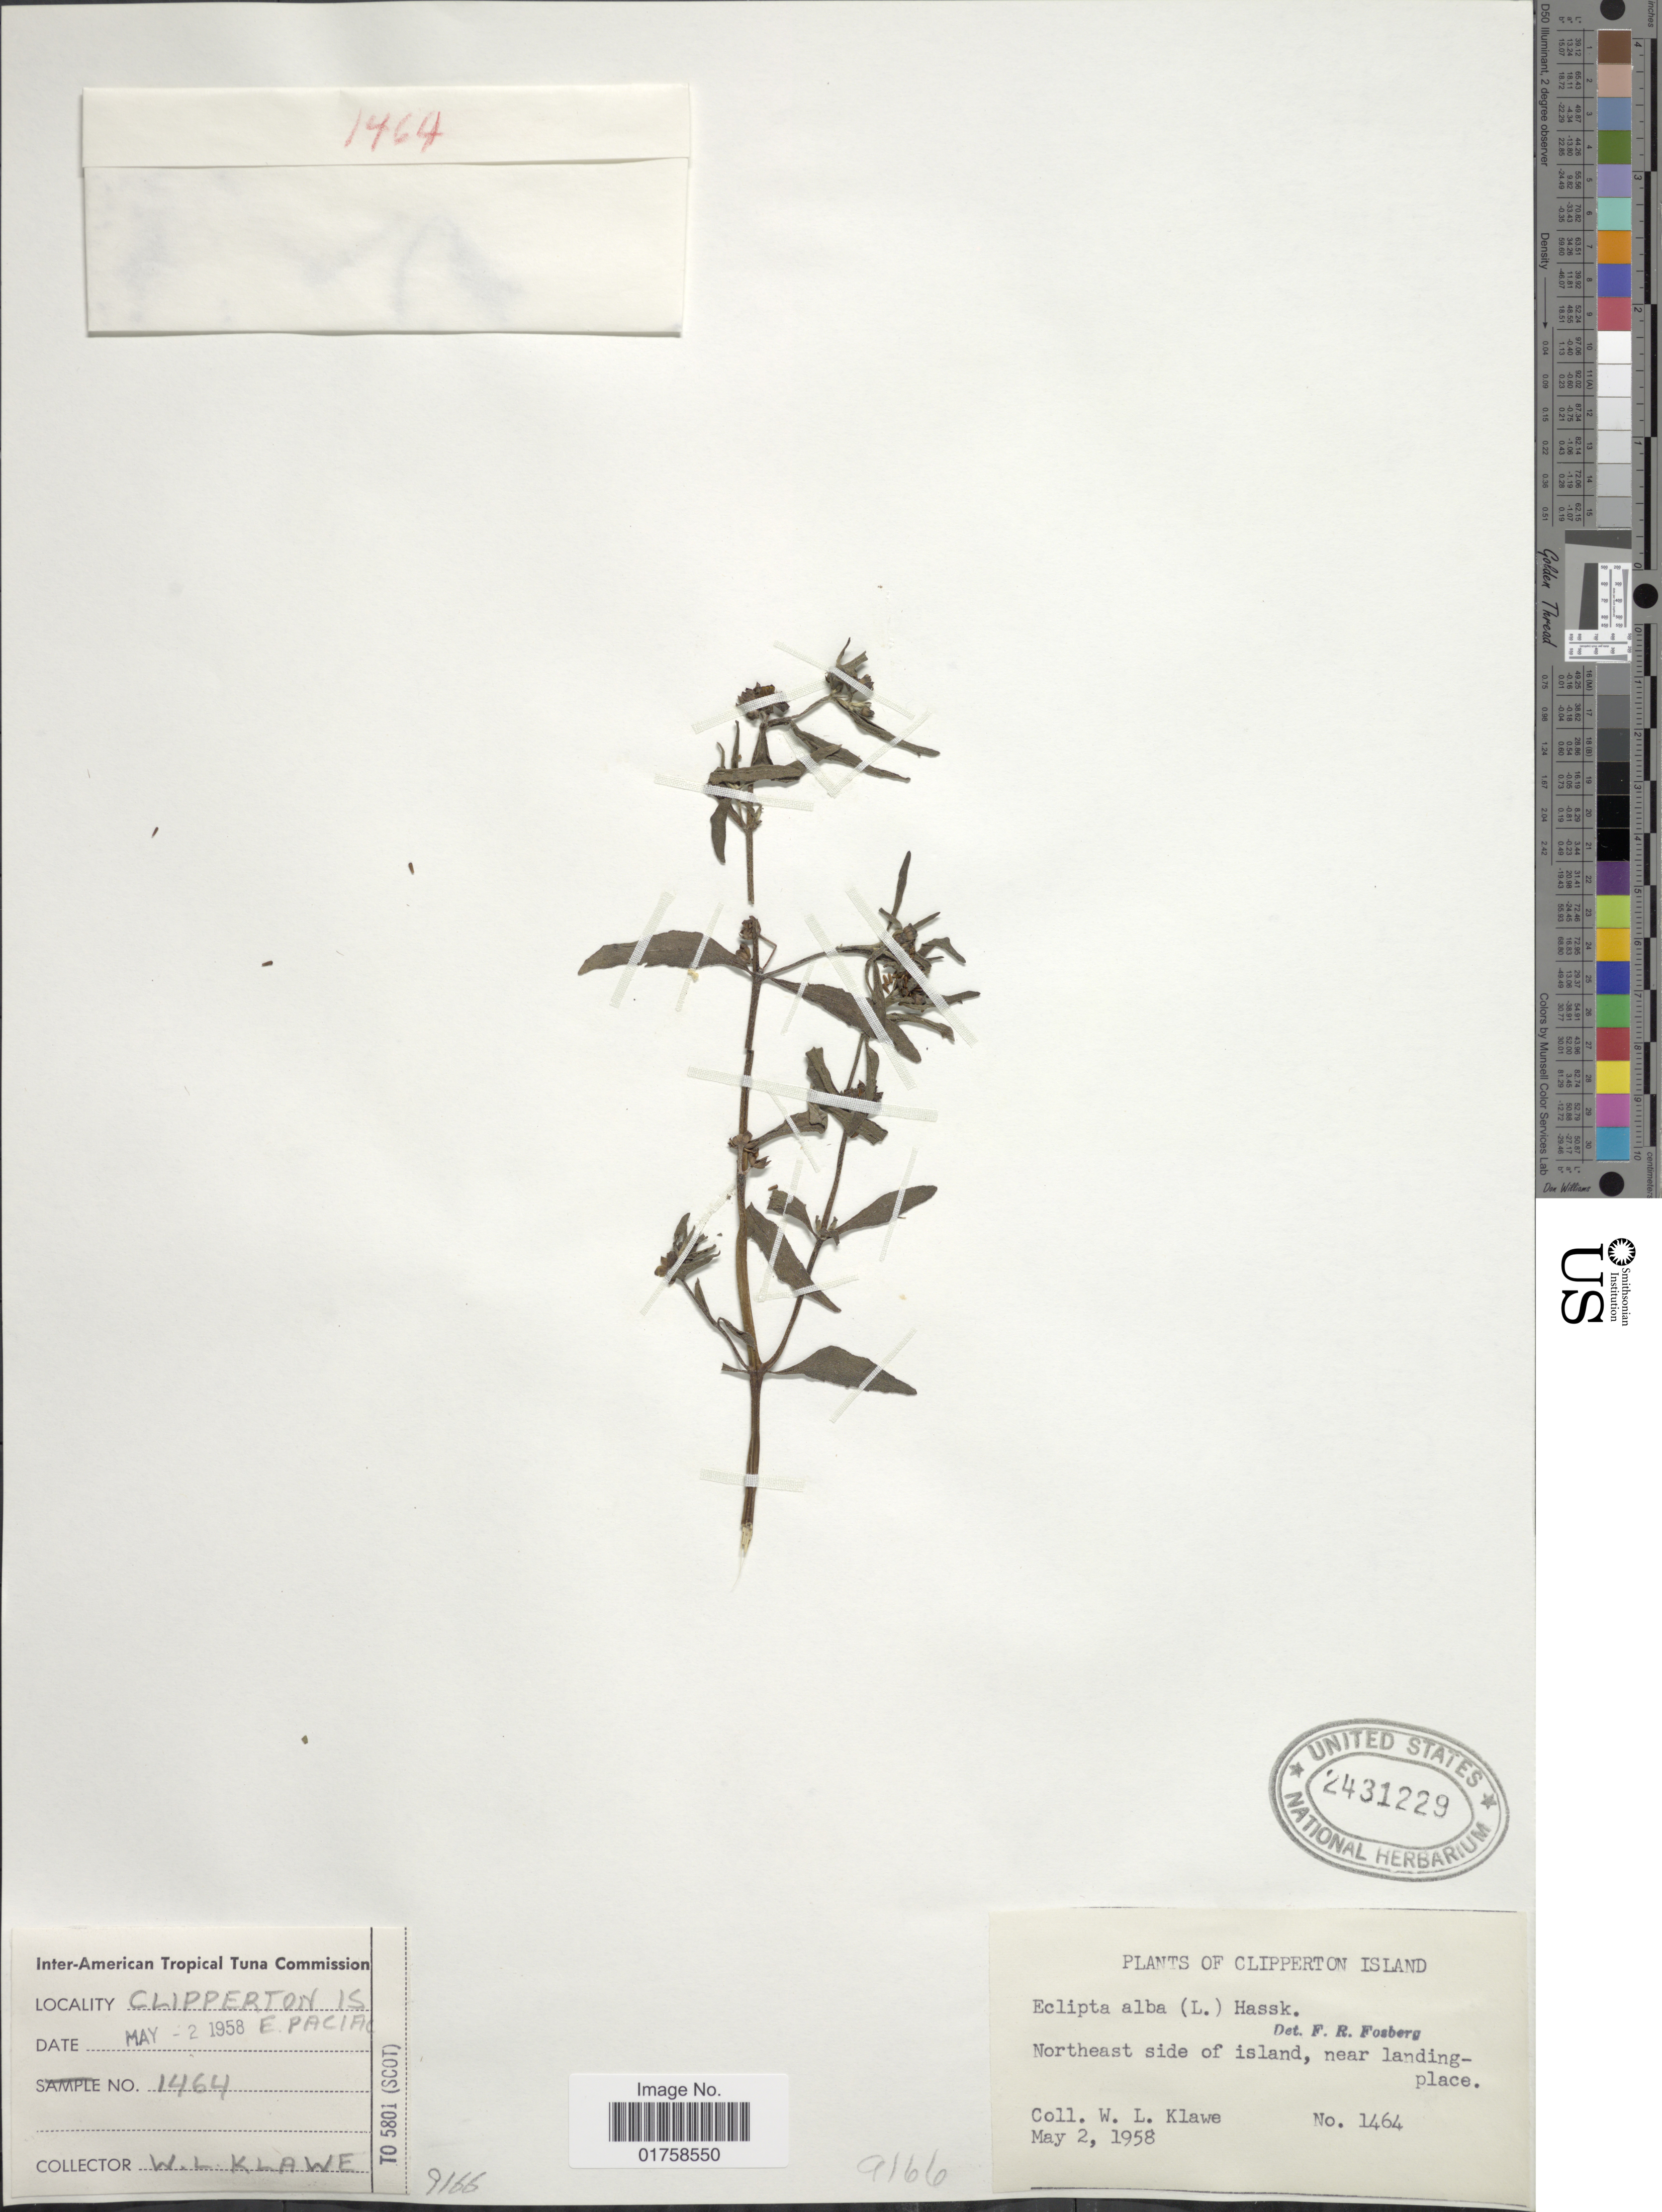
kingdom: Plantae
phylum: Tracheophyta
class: Magnoliopsida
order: Asterales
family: Asteraceae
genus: Eclipta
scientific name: Eclipta alba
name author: (L.) Hassk.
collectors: W. Klawe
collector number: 1464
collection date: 1958-05-02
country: Central Am. Pac. Islands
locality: Clipperton Island. Northeast side of island, near landingplace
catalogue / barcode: US 2431229